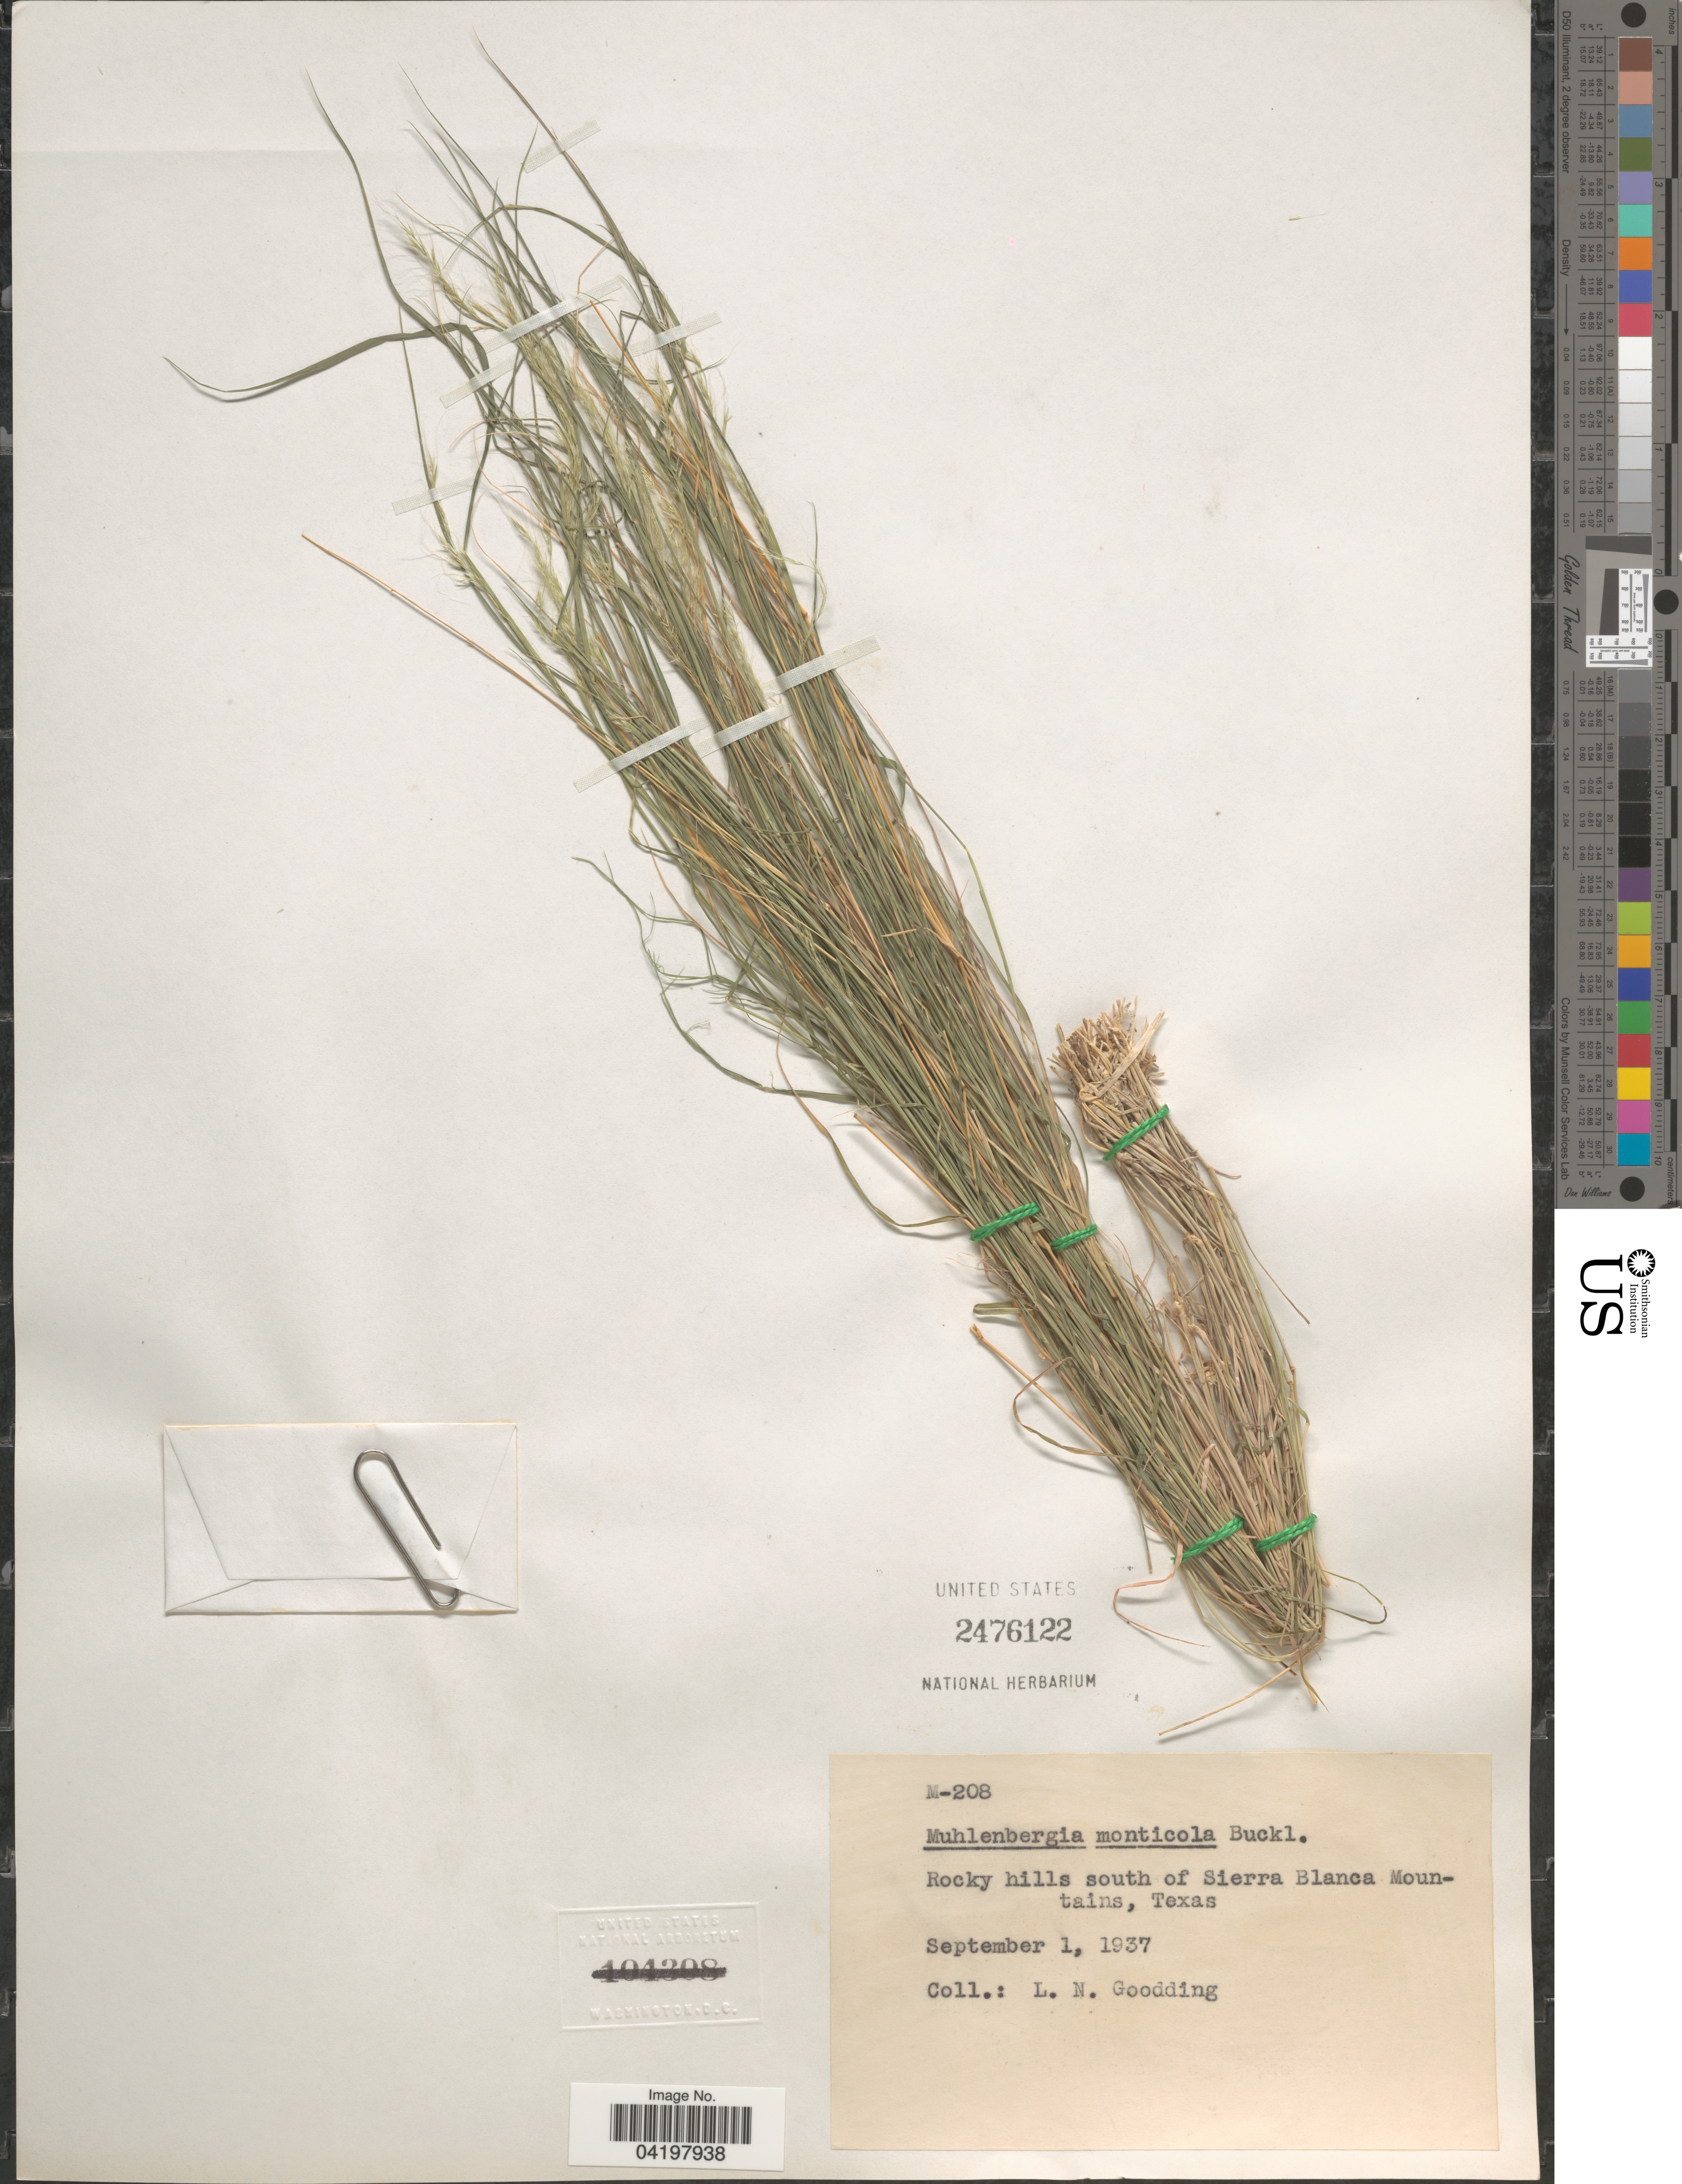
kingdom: Plantae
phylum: Tracheophyta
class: Liliopsida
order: Poales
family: Poaceae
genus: Muhlenbergia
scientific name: Muhlenbergia tenuifolia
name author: (Kunth) Kunth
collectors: L. N. Goodding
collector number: M-208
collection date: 1937-09-01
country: United States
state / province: Texas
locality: Rocky hills south of Sierra Blanca Mountains.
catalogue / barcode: US 2476122